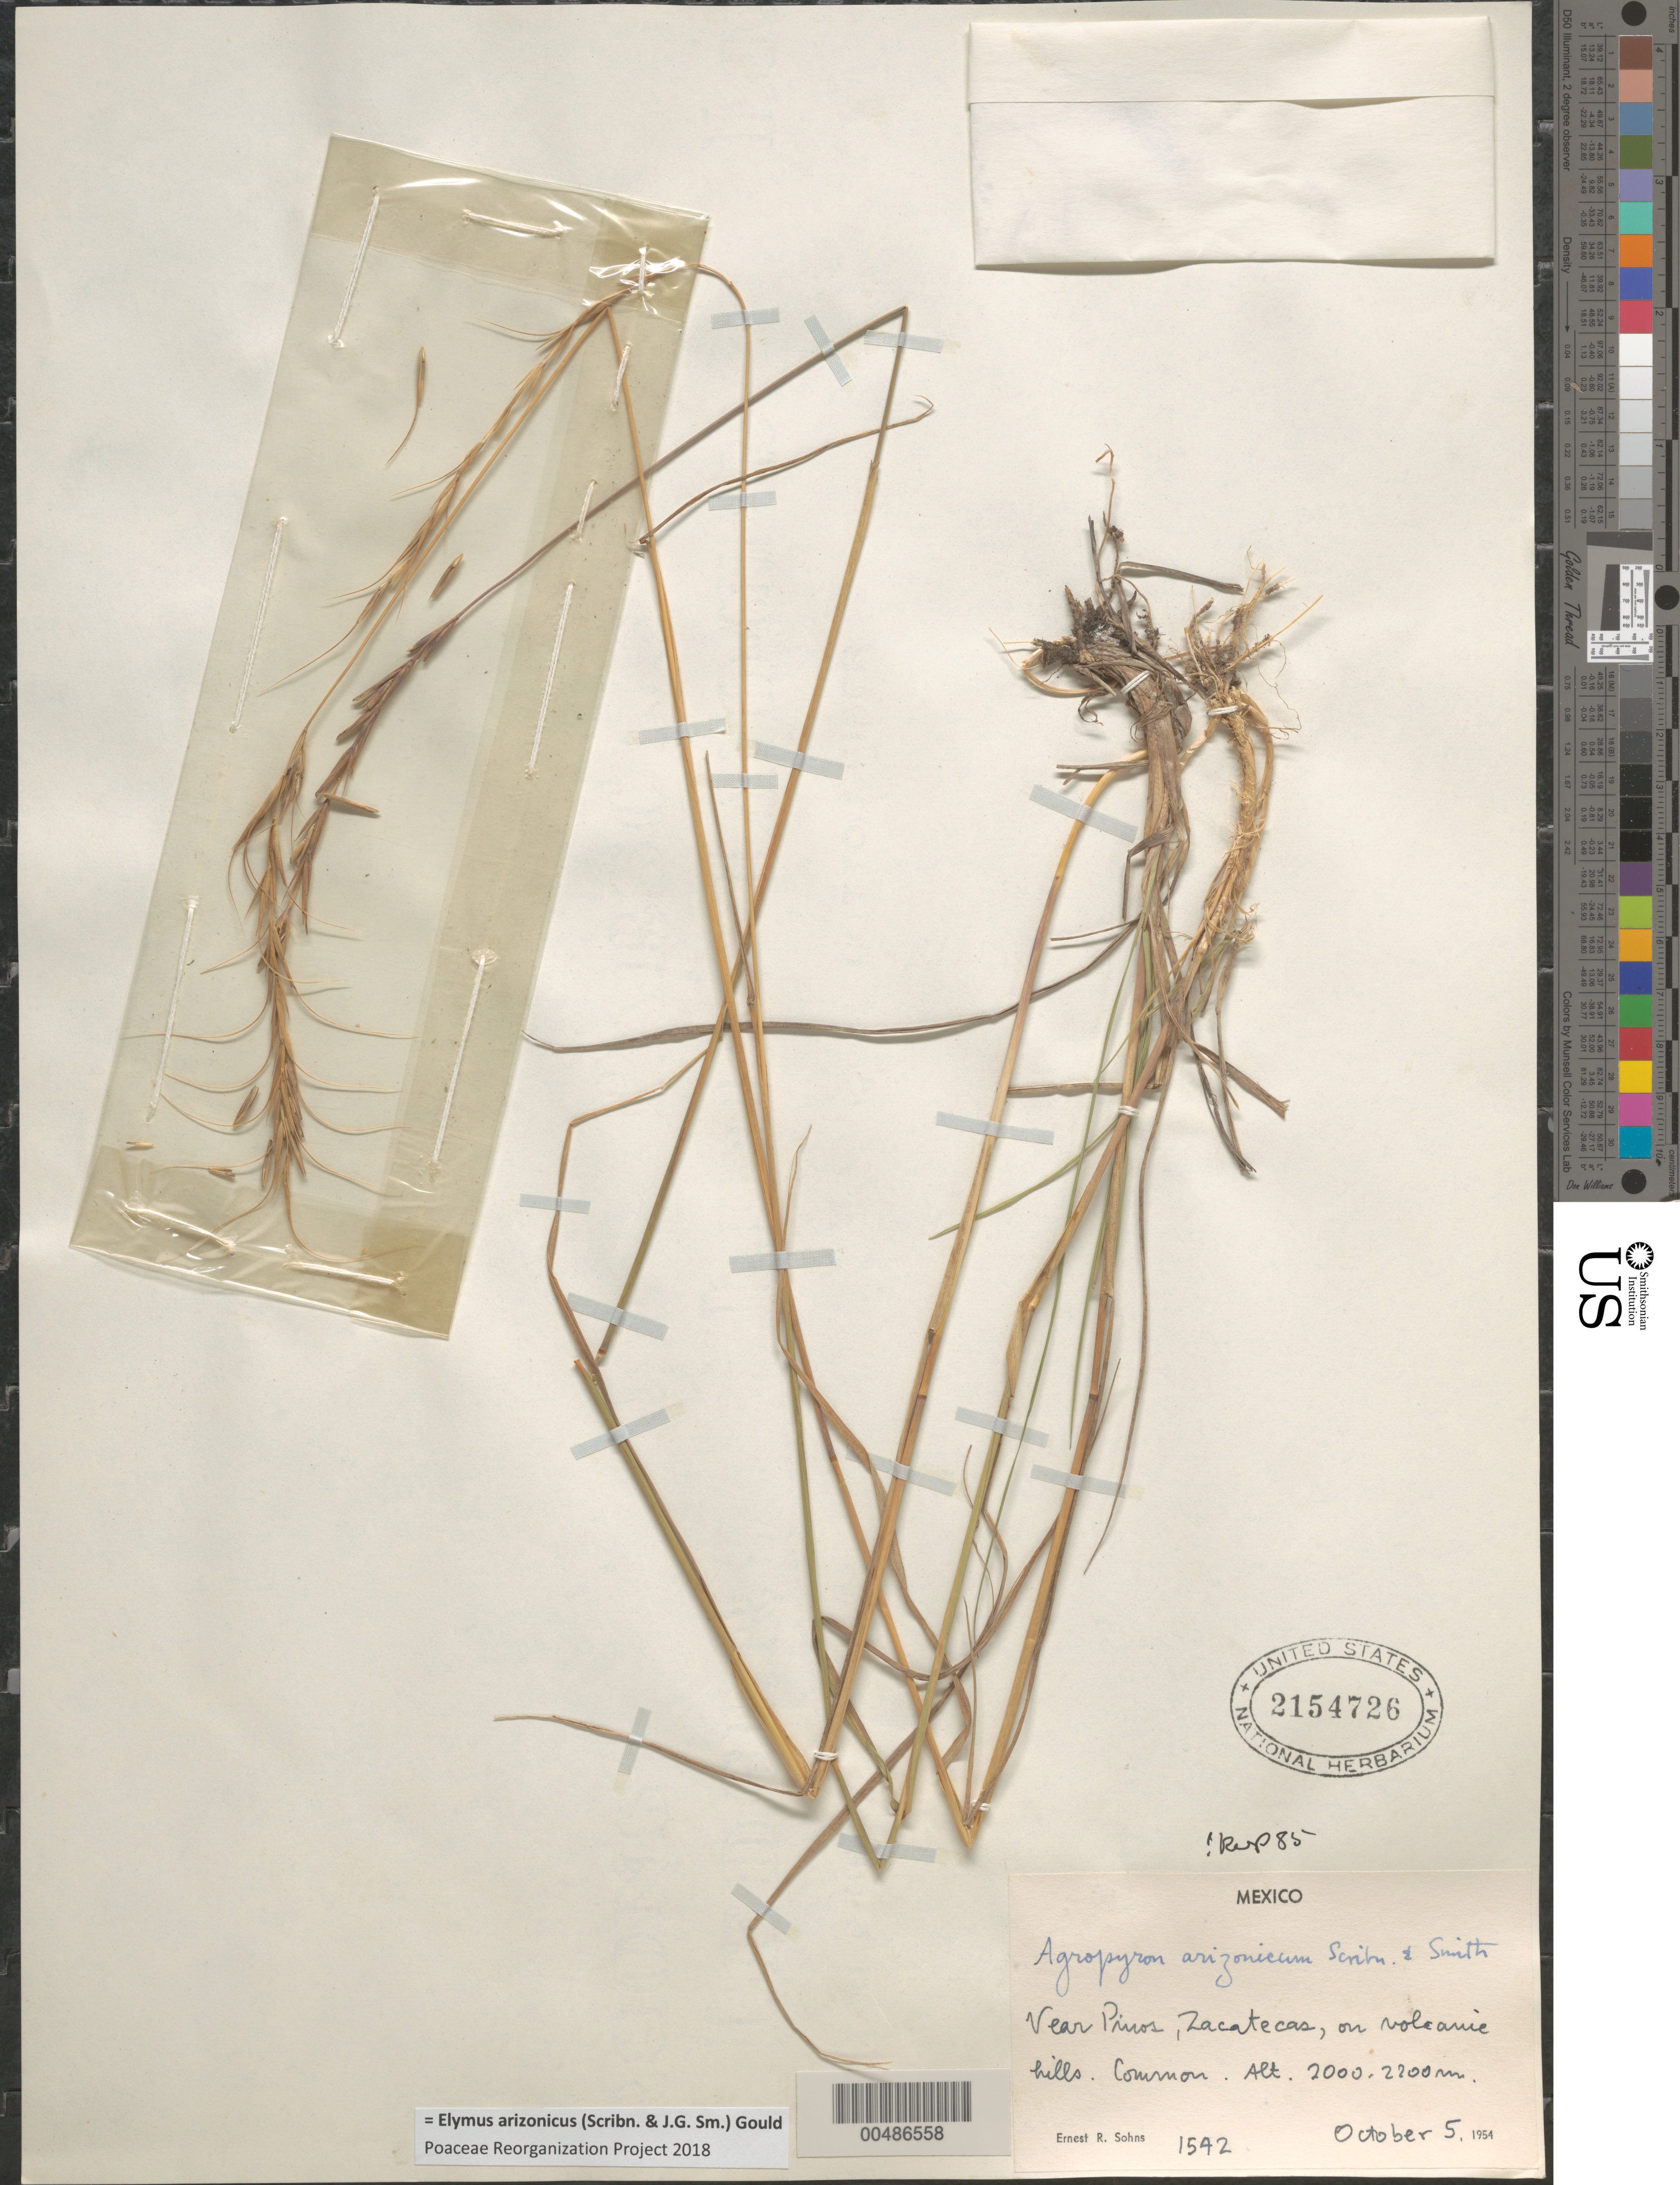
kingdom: Plantae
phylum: Tracheophyta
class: Liliopsida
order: Poales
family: Poaceae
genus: Elymus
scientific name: Elymus arizonicus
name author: (Scribn. & J.G. Sm.) Gould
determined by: Poaceae Reorganization Project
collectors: E. R. Sohns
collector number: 1542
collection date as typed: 5 Oct 1954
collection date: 1954-10-05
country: Mexico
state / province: Zacatecas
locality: near Pinos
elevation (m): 2000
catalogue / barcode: US 2154726